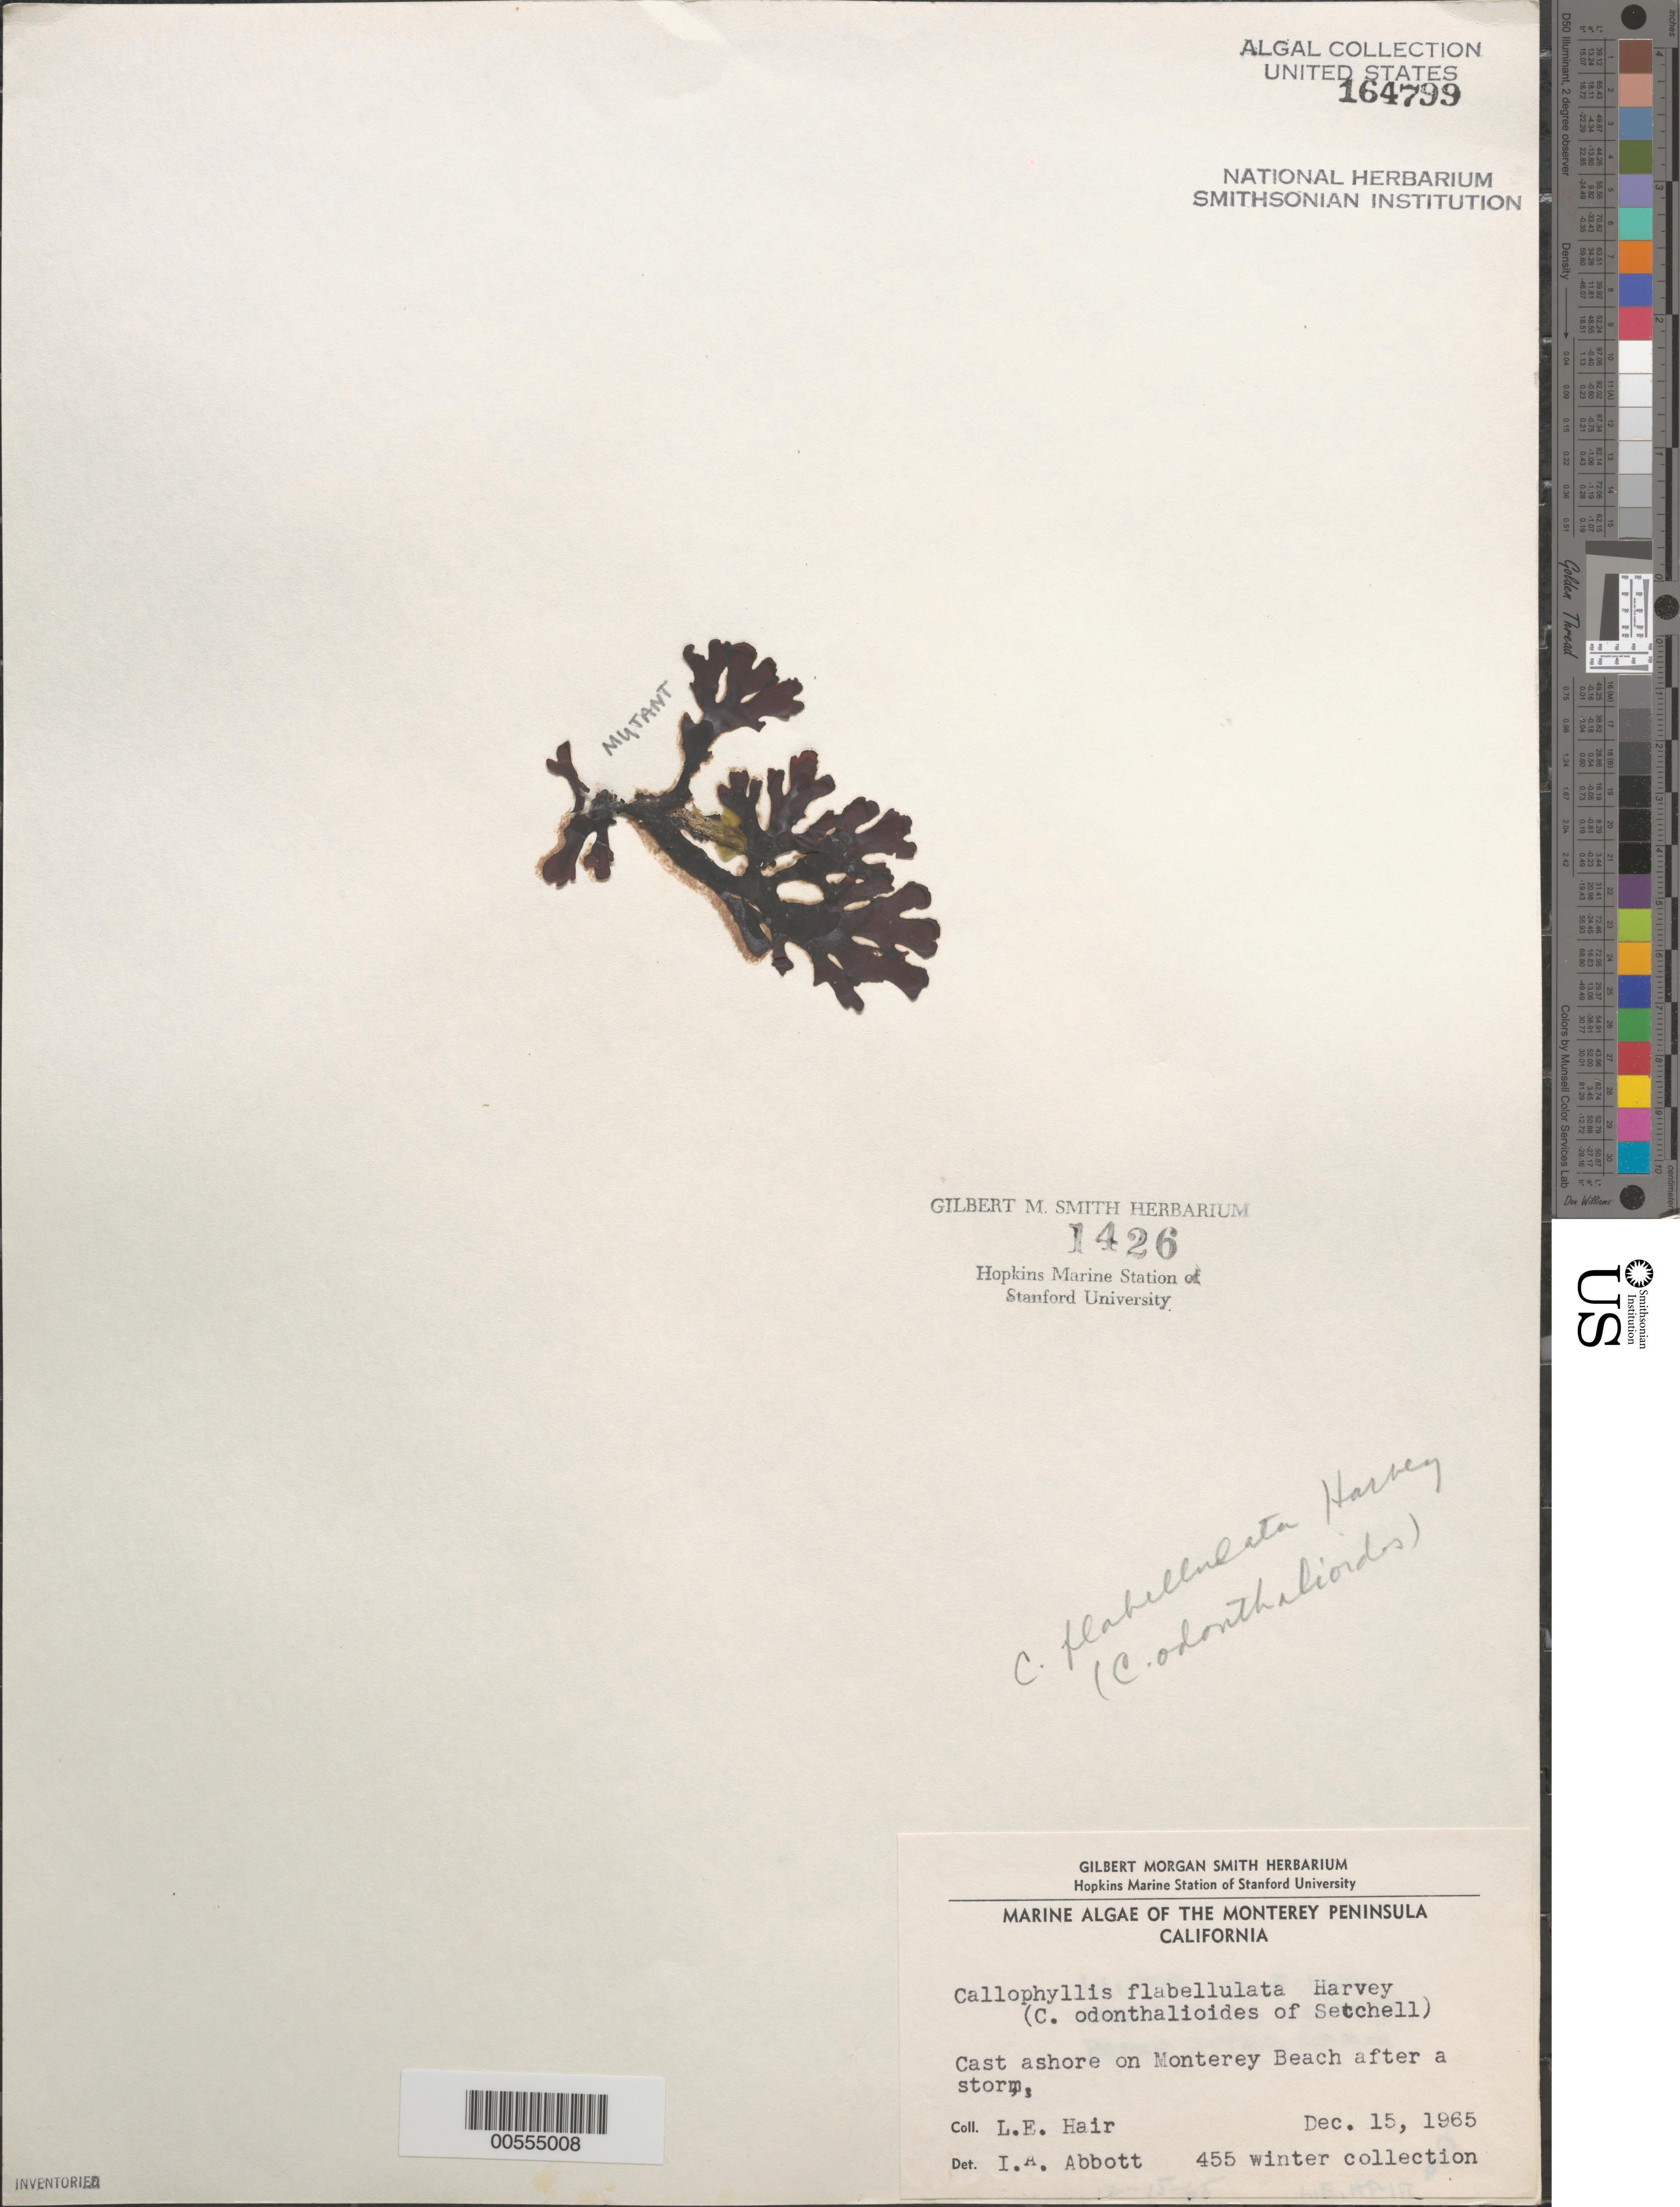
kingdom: Plantae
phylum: Rhodophyta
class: Florideophyceae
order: Gigartinales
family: Kallymeniaceae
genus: Callophyllis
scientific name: Callophyllis flabellulata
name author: Harv.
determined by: Abbott, Isabella A.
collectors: L. Hair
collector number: Leh 455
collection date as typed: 15 Dec 1965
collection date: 1965-12-15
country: United States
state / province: California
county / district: Monterey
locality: Monterey Beach, Monterey Peninsula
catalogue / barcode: US 164799